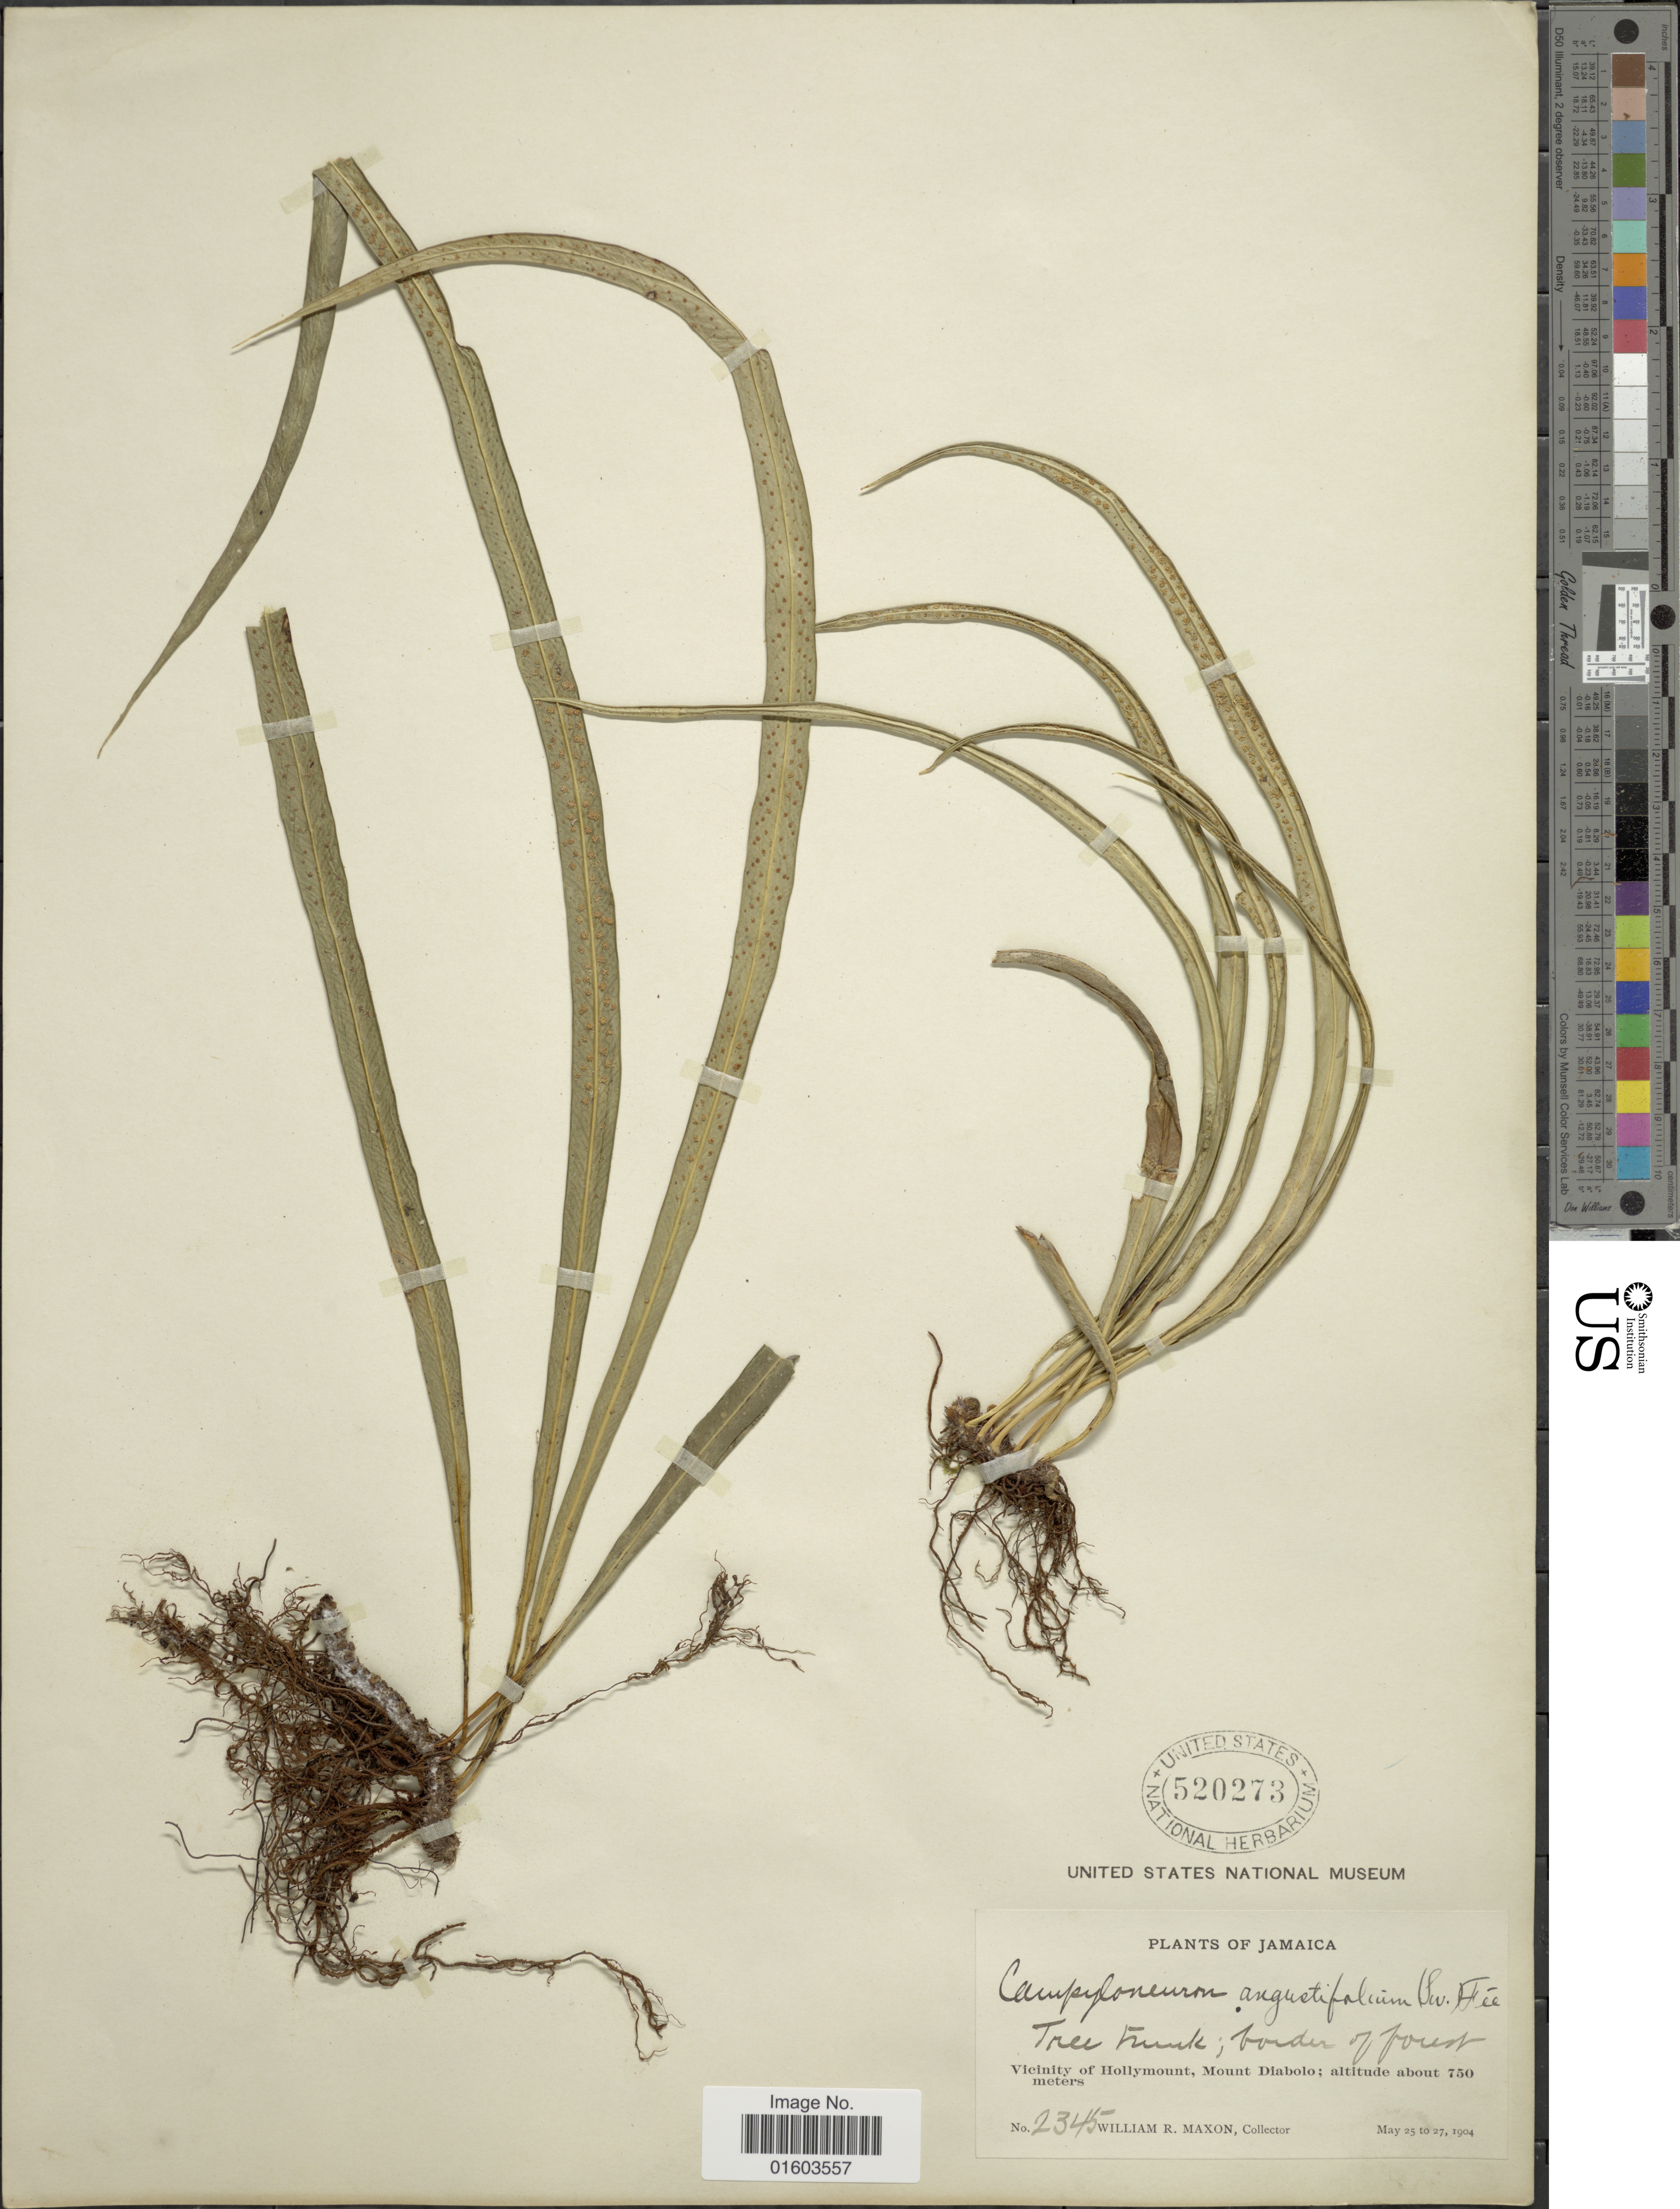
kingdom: Plantae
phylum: Tracheophyta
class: Polypodiopsida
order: Polypodiales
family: Polypodiaceae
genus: Campyloneurum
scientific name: Campyloneurum angustifolium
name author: (Sw.) Fée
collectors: W. R. Maxon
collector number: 2345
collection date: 1904-05-25/1904-05-27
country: Jamaica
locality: Vicinity of Hollymount, Mount Diablo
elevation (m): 750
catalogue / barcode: US 520273